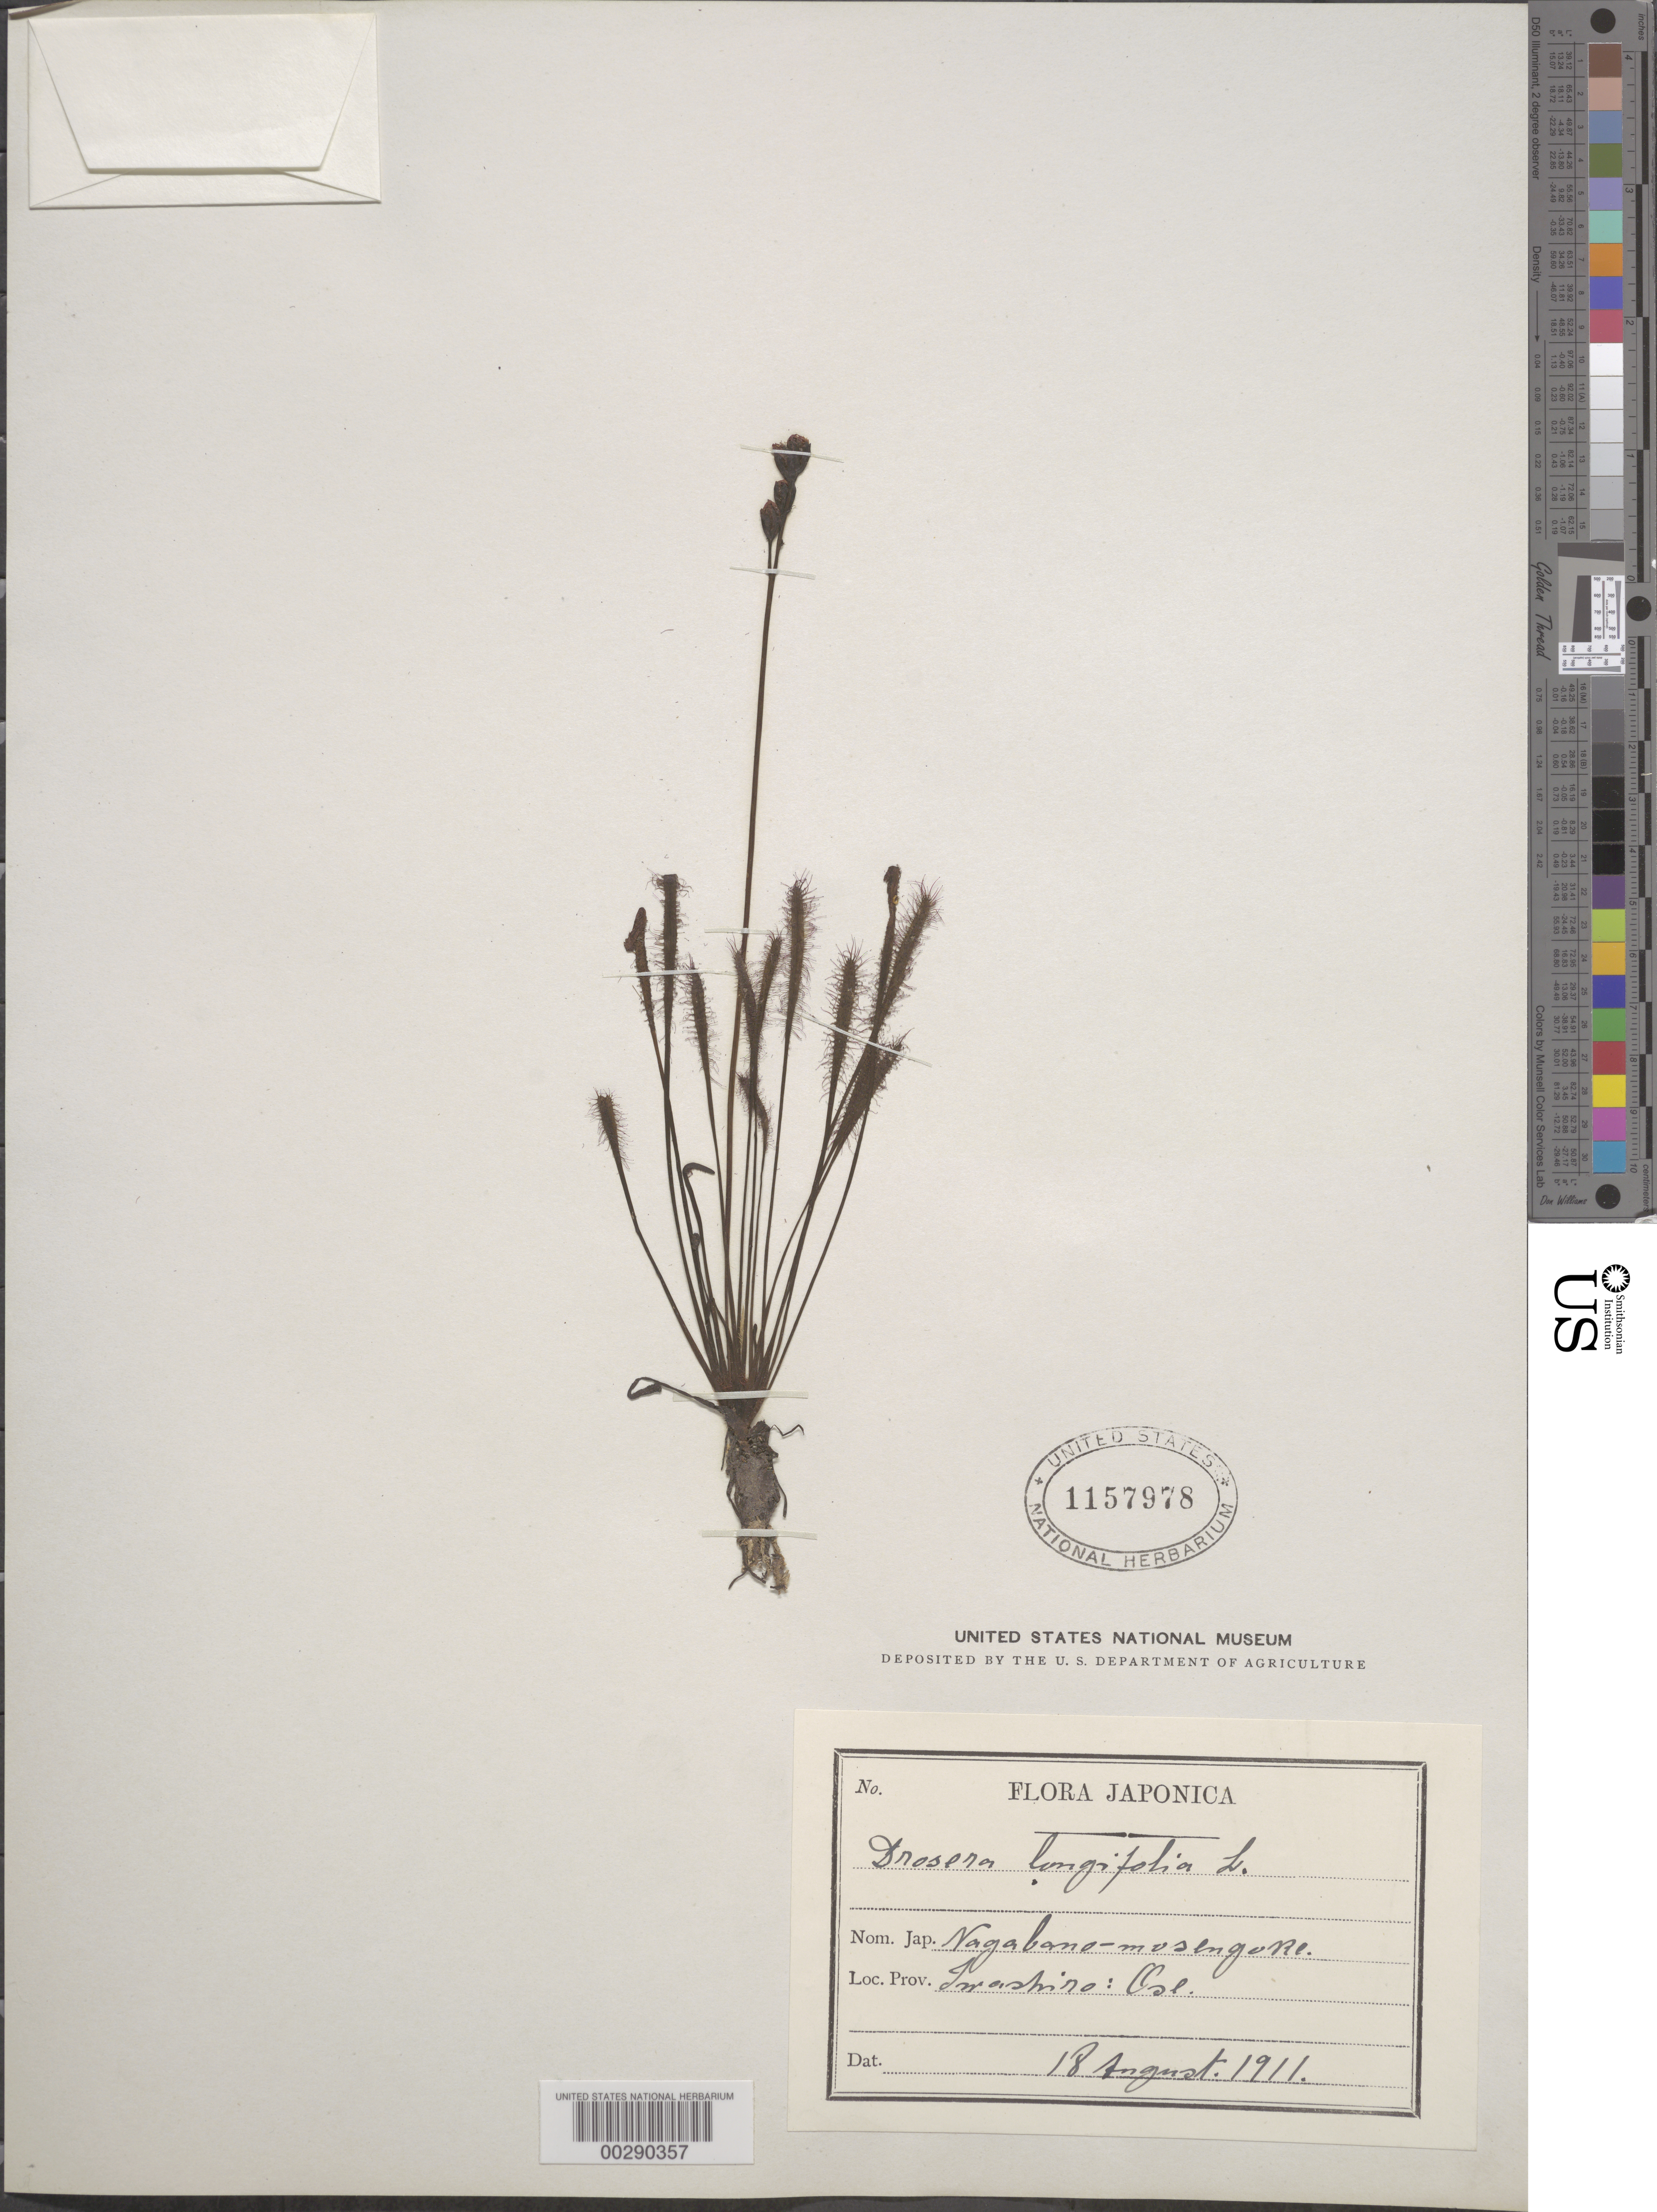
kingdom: Plantae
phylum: Tracheophyta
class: Magnoliopsida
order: Caryophyllales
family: Droseraceae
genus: Drosera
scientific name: Drosera anglica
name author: Huds.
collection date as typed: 18 Aug 1911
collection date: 1911-08-18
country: Japan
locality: Imashiro: ose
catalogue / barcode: US 1157978